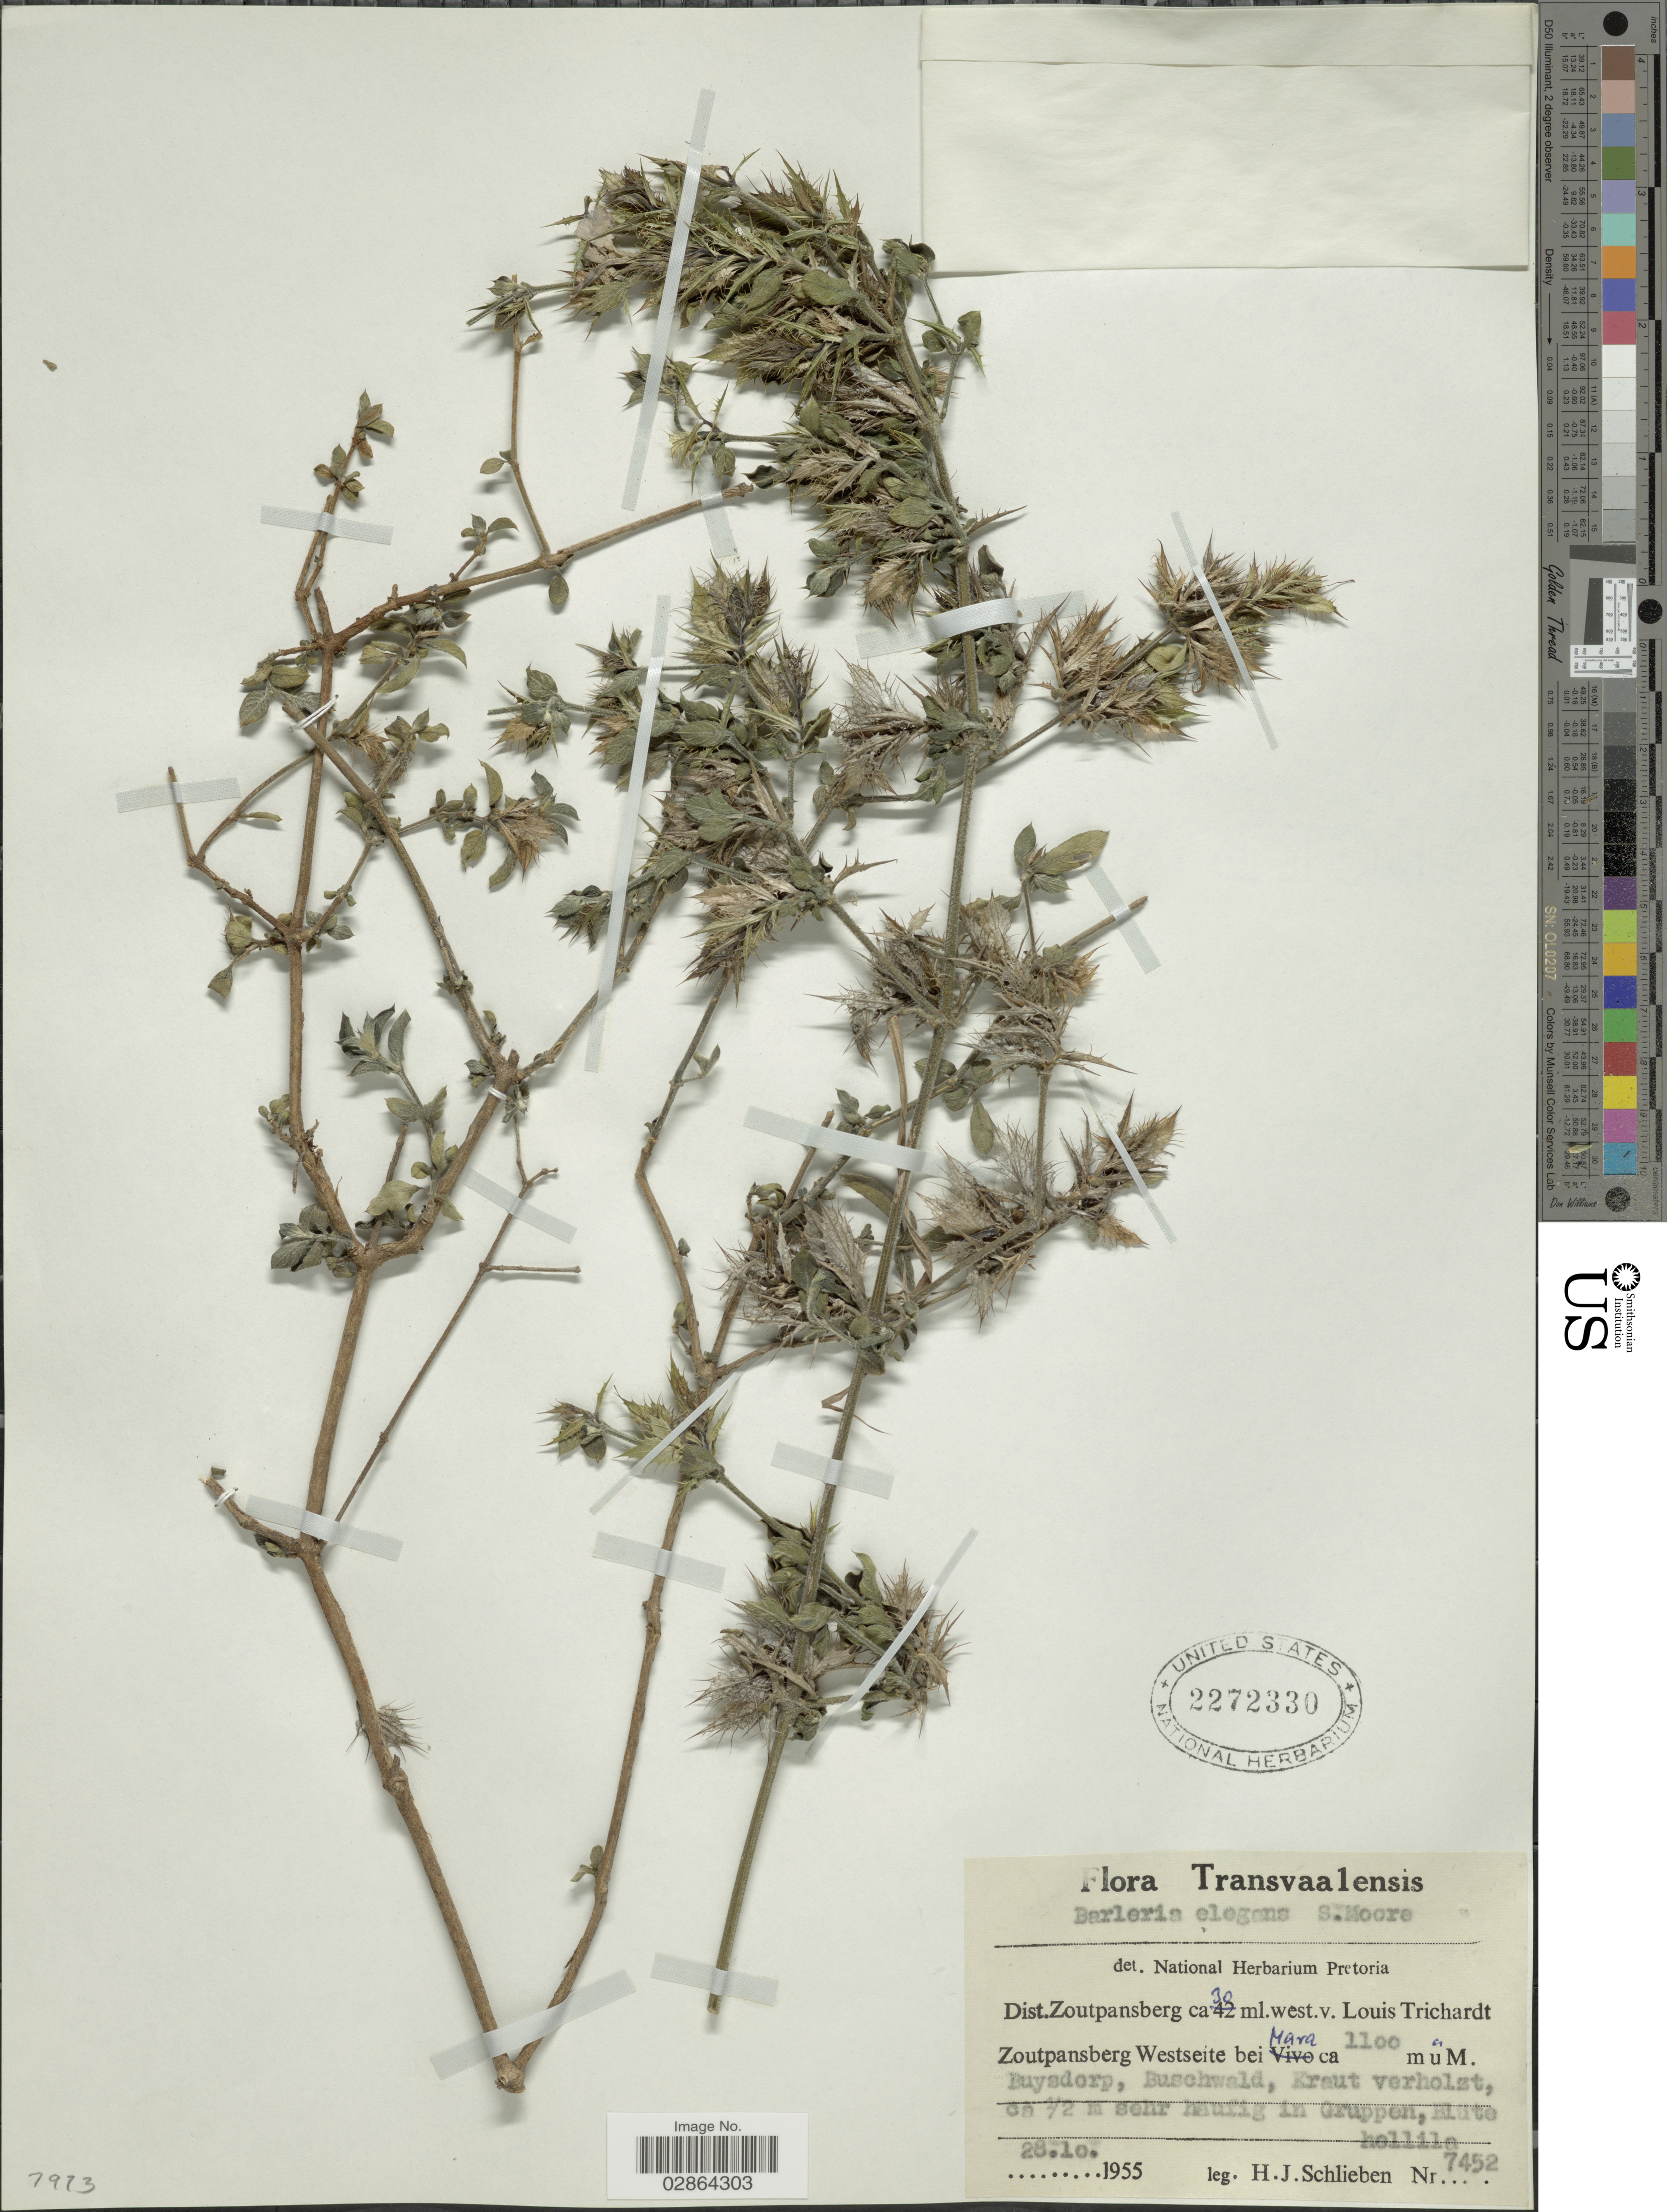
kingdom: Plantae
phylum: Tracheophyta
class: Magnoliopsida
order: Lamiales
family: Acanthaceae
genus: Barleria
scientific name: Barleria elegans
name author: S. Moore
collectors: H. J. Schlieben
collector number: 7452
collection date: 1955-10-28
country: South Africa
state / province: Limpopo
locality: Transvaalensis, Dist. Zoutpansberg ca. 30 ml.west.v.Louis Trichardt Zoutpansberg Westseite bei Mara, Buysdorp, Buschwald, Kraut verholzt, ca 1/2 m sehr haufig in Gruppen, Blüte hellila.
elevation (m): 1100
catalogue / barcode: US 2272330